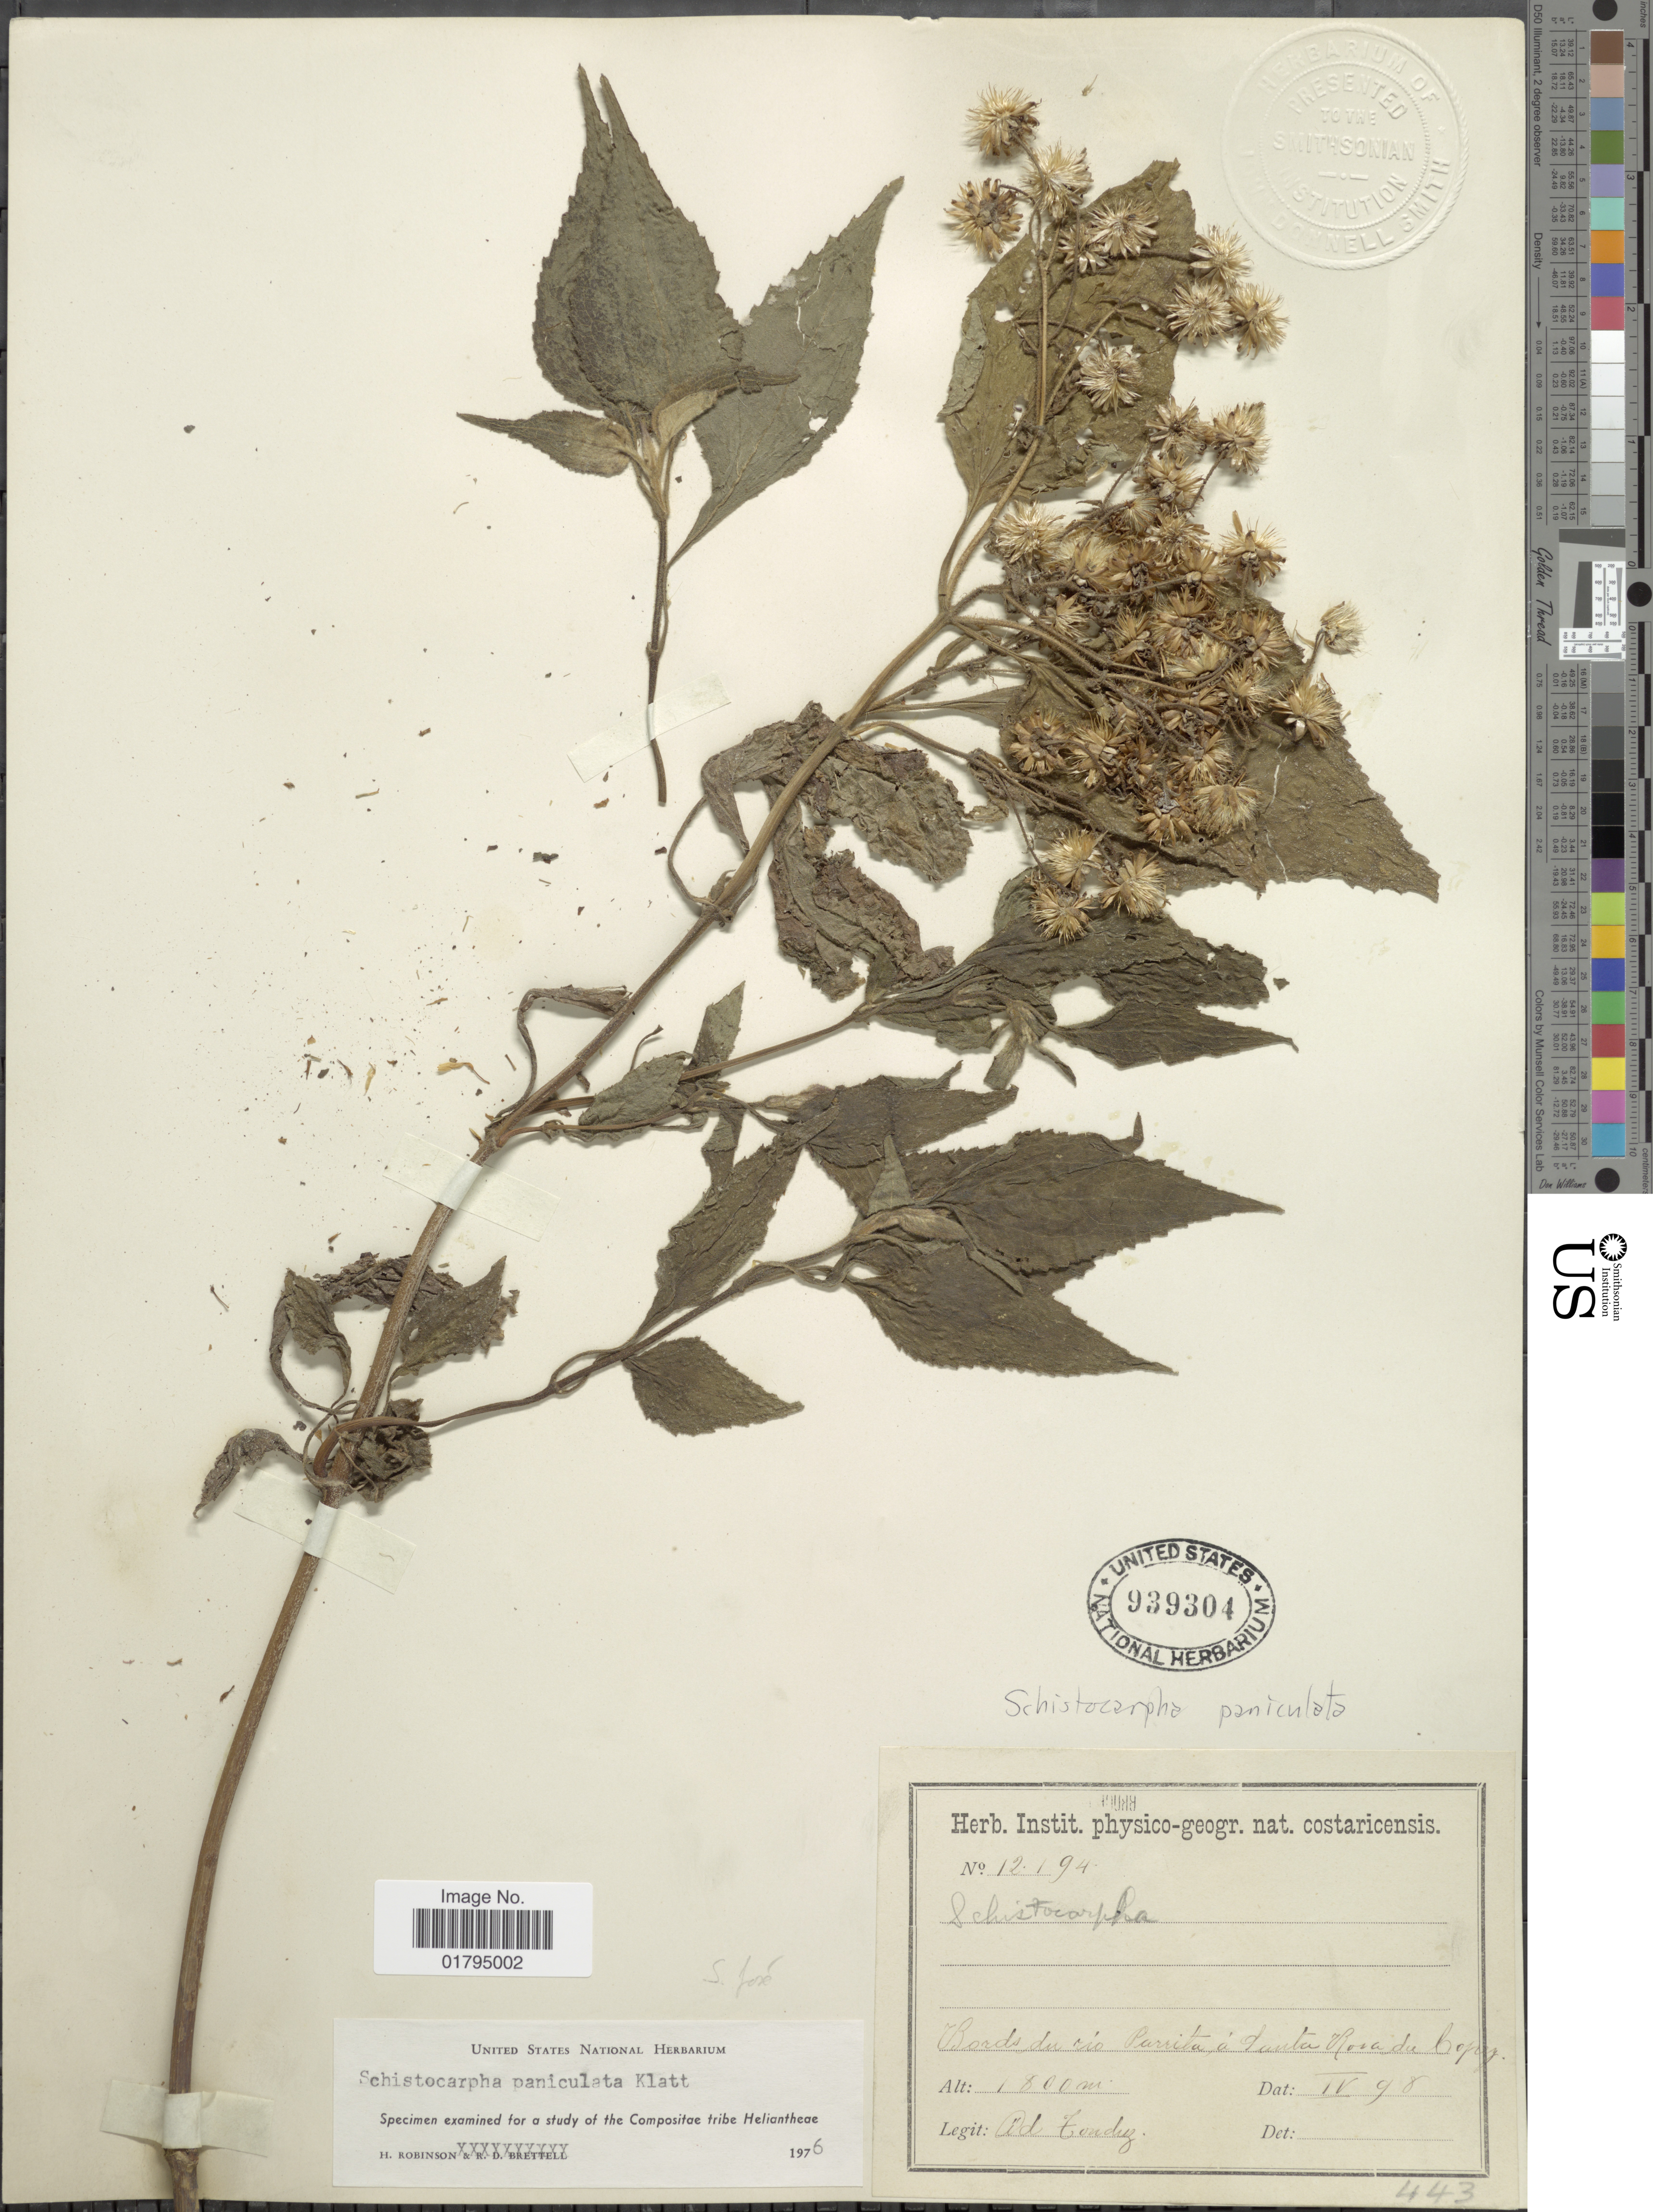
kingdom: Plantae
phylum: Tracheophyta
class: Magnoliopsida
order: Asterales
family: Asteraceae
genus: Schistocarpha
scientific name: Schistocarpha paniculata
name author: Klatt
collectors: A. Tonduz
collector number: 12194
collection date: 1898-04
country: Costa Rica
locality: Bords du rio Parrita a Santa Rosa du Copey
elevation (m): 1800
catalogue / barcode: US 939304